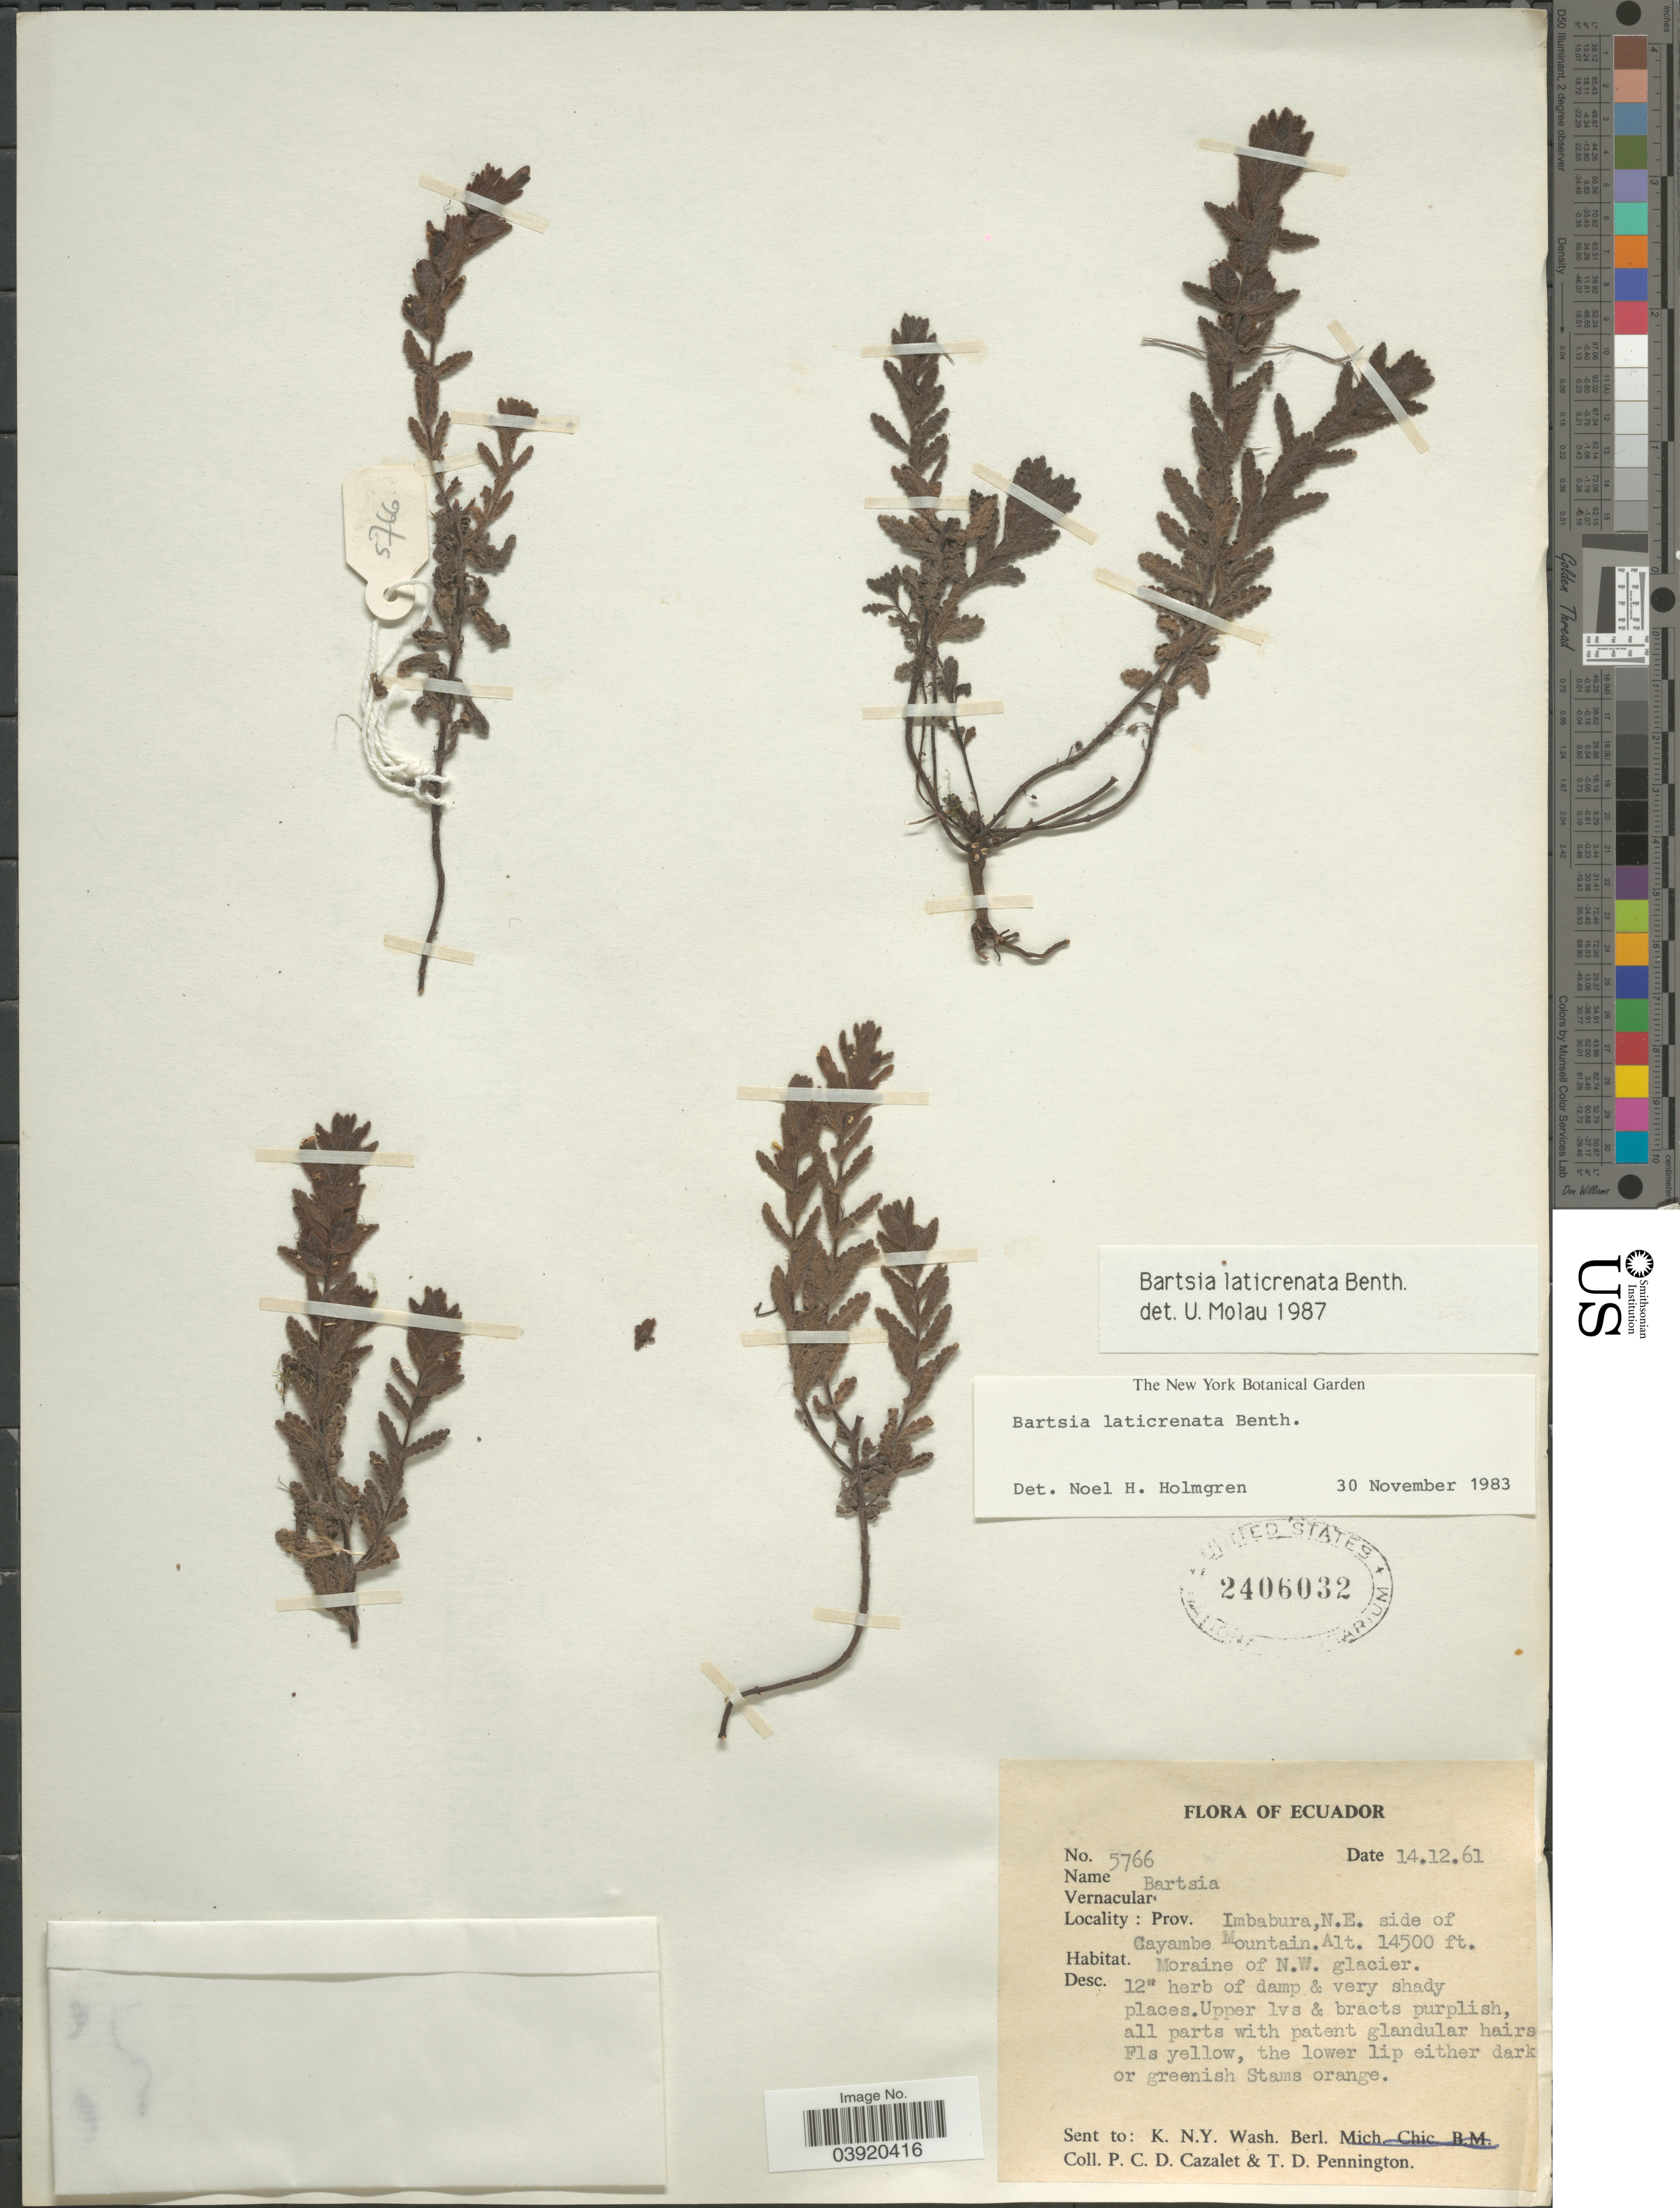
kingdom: Plantae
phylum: Tracheophyta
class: Magnoliopsida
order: Lamiales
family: Orobanchaceae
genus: Bartsia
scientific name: Bartsia laticrenata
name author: Benth.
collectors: P. C. D. Cazalet & T. D. Pennington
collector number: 5766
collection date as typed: Transcribed d/m/y: 14/12/61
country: Ecuador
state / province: Imbabura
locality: N.E. side of Cayambe Mountain. Moraine of N.W. glacier.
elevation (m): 4420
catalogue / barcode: US 2406032